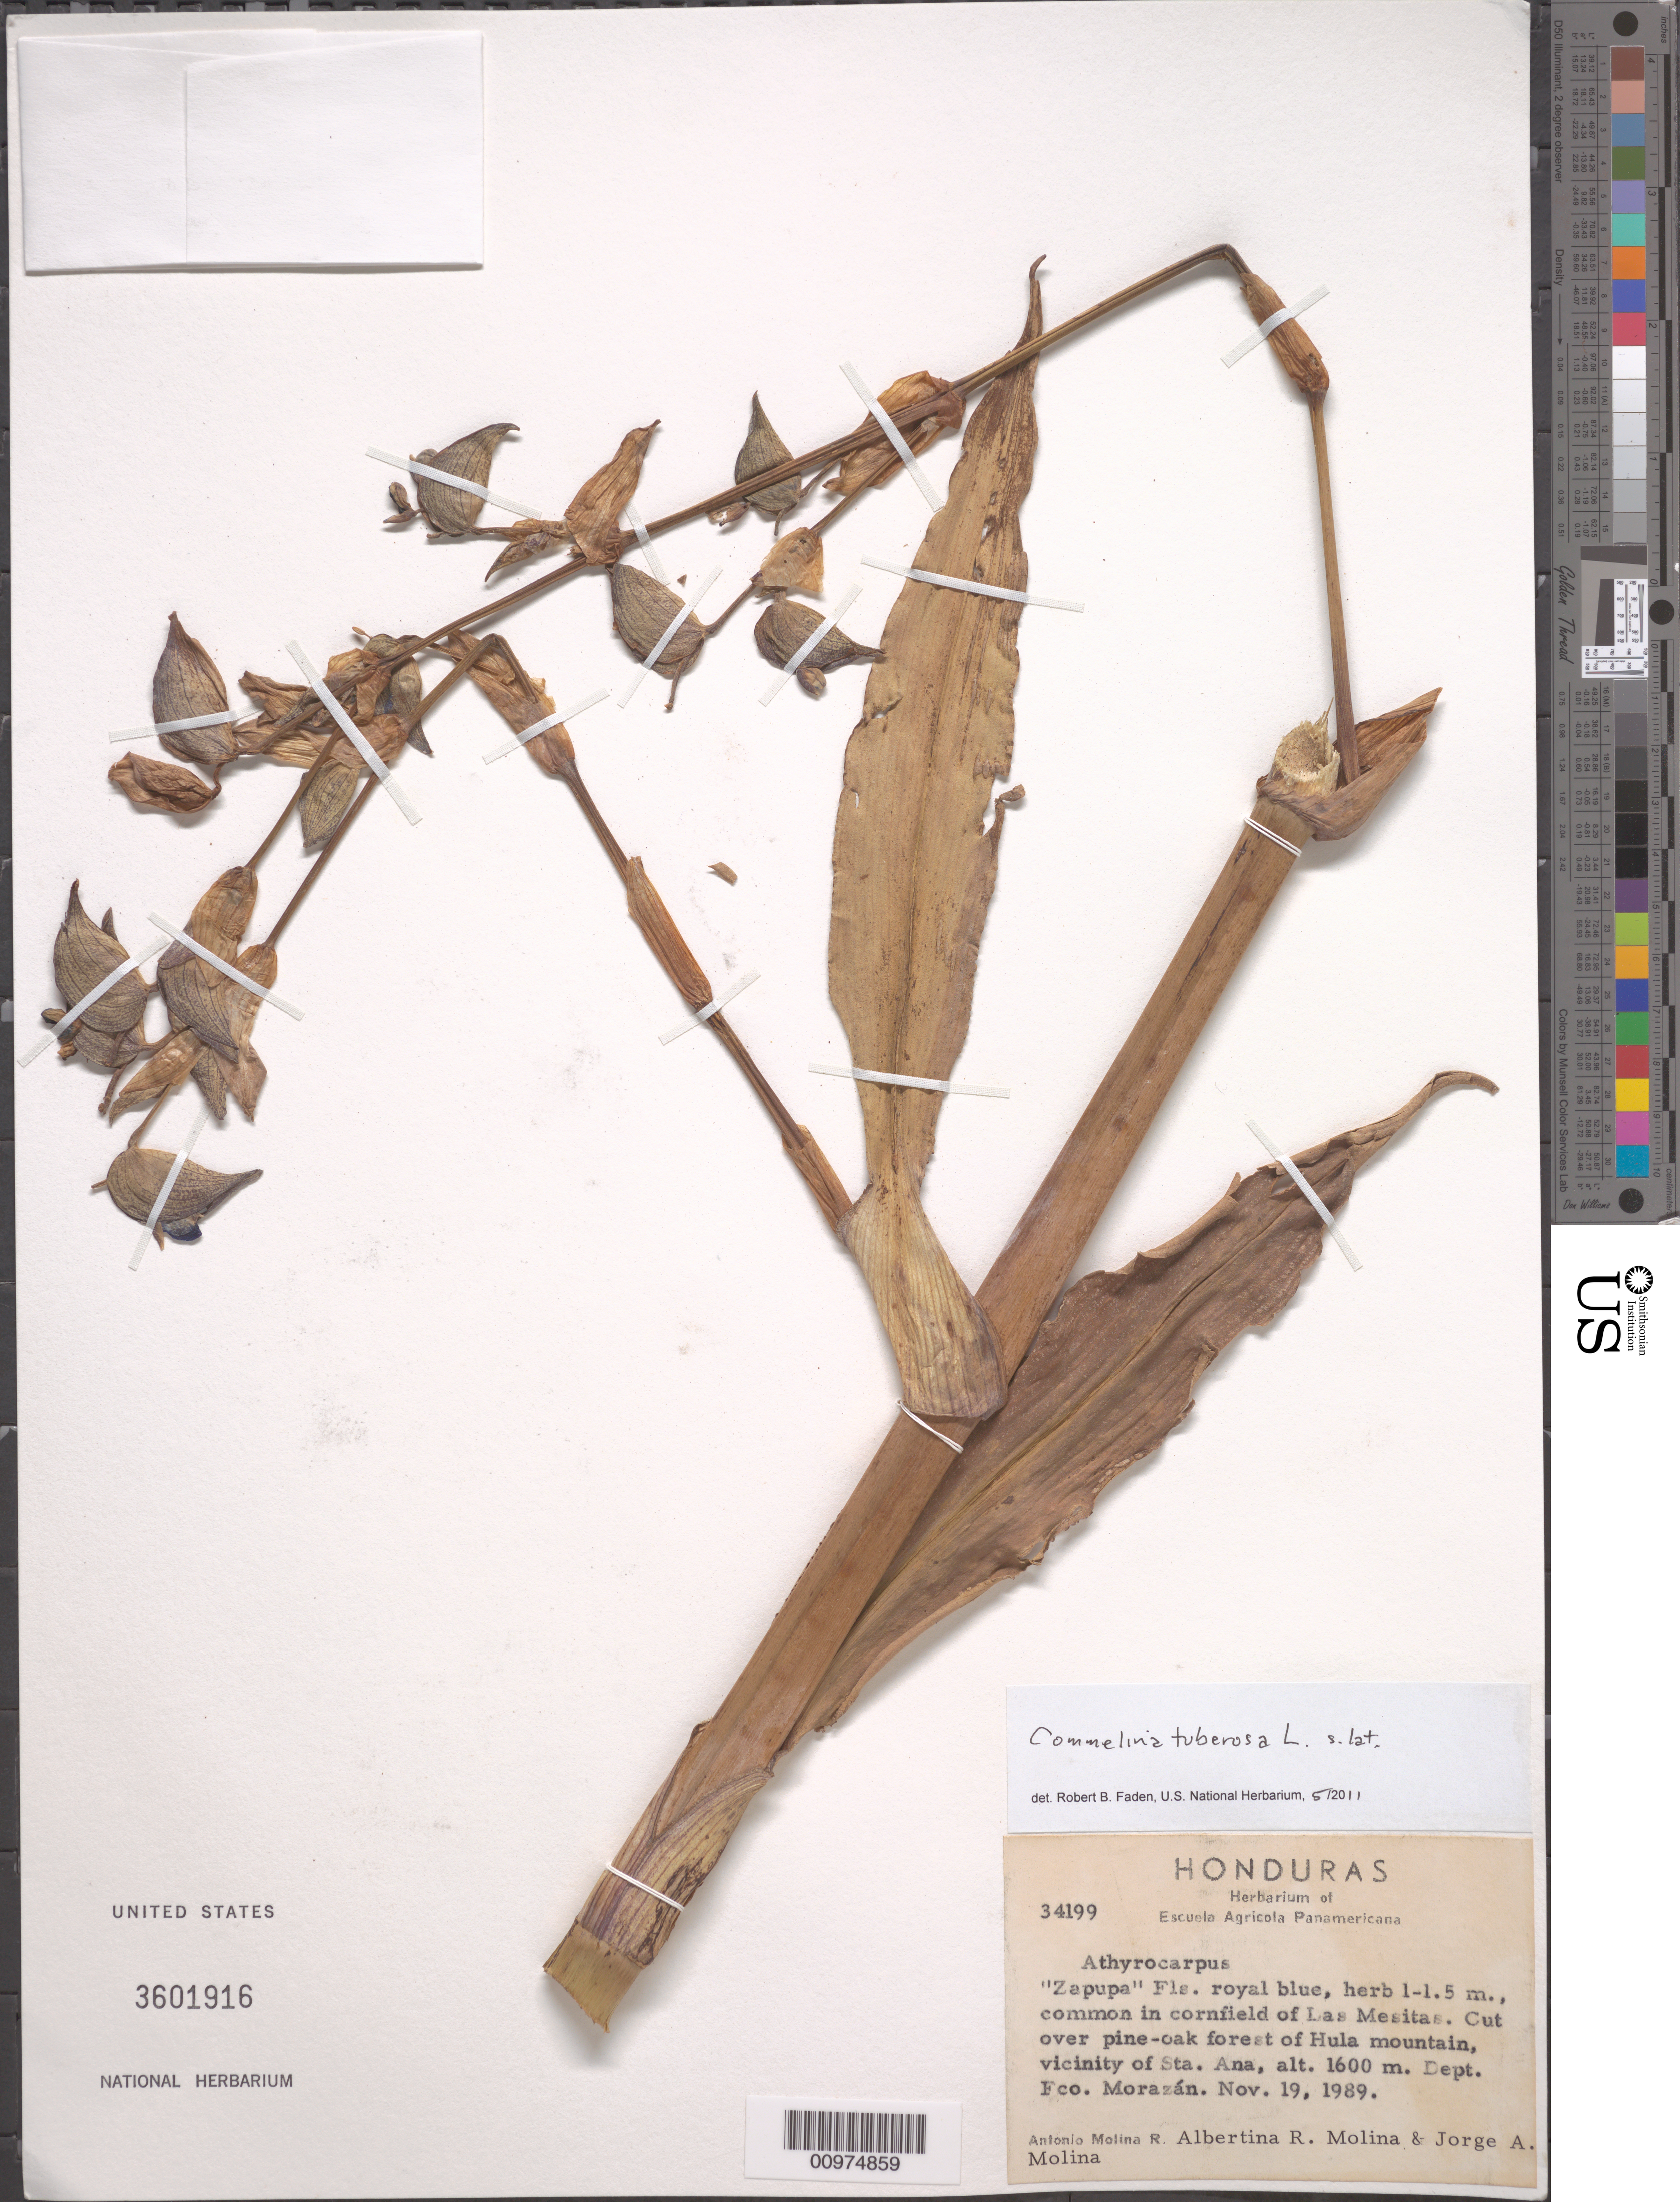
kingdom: Plantae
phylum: Tracheophyta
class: Liliopsida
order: Commelinales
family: Commelinaceae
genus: Commelina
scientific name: Commelina tuberosa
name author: L.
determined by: Faden, Robert B., (US), Smithsonian Institution - National Museum of Natural History (UNITED STATES)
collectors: A. R. Molina & J. A. Molina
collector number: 34199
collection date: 1989-11-19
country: Honduras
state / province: Fco. Morazán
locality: vicinity of Sta. Ana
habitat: Cut over pine-oak forest of Hula mountain,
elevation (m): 1600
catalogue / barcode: US 3601916